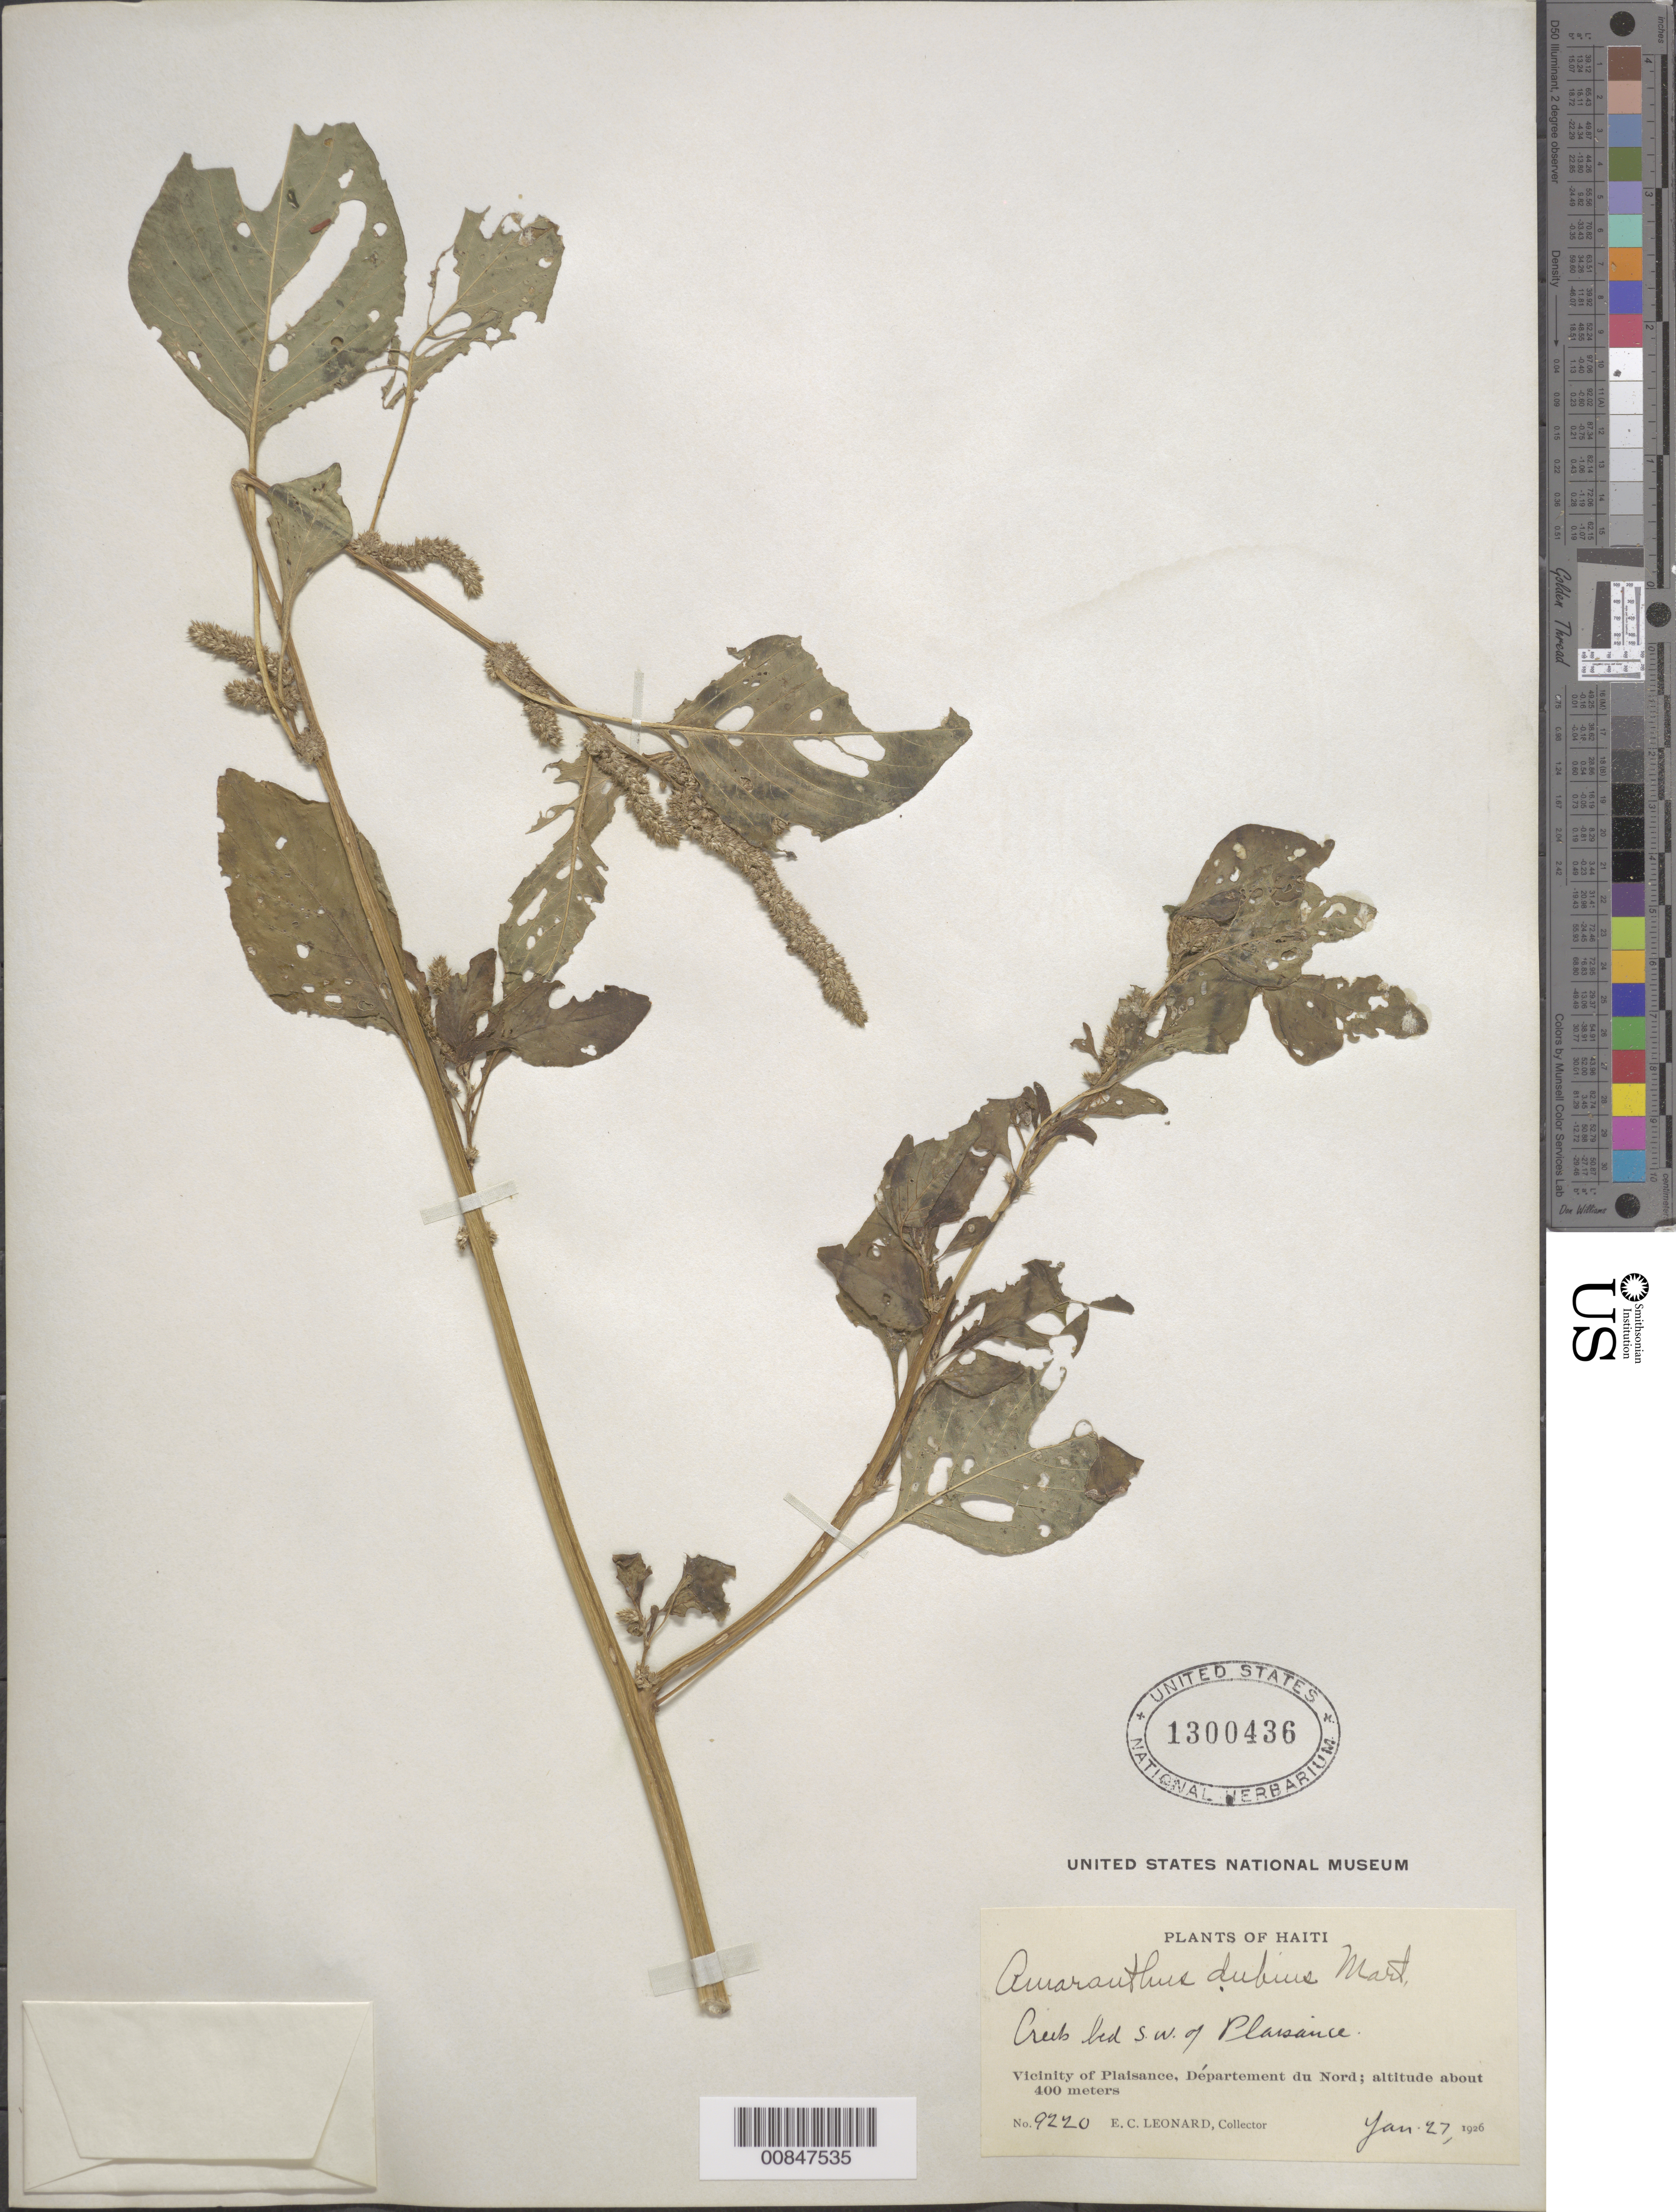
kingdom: Plantae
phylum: Tracheophyta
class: Magnoliopsida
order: Caryophyllales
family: Amaranthaceae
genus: Amaranthus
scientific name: Amaranthus dubius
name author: Mart. ex Thell.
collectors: E. C. Leonard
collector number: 9220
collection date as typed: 27 Jan 1926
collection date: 1926-01-27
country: Haiti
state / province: Nord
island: Hispaniola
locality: Vicinity of Plaisance. Creek bed SW of Plaisance.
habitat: Creek bed.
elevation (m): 400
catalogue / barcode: US 1300436